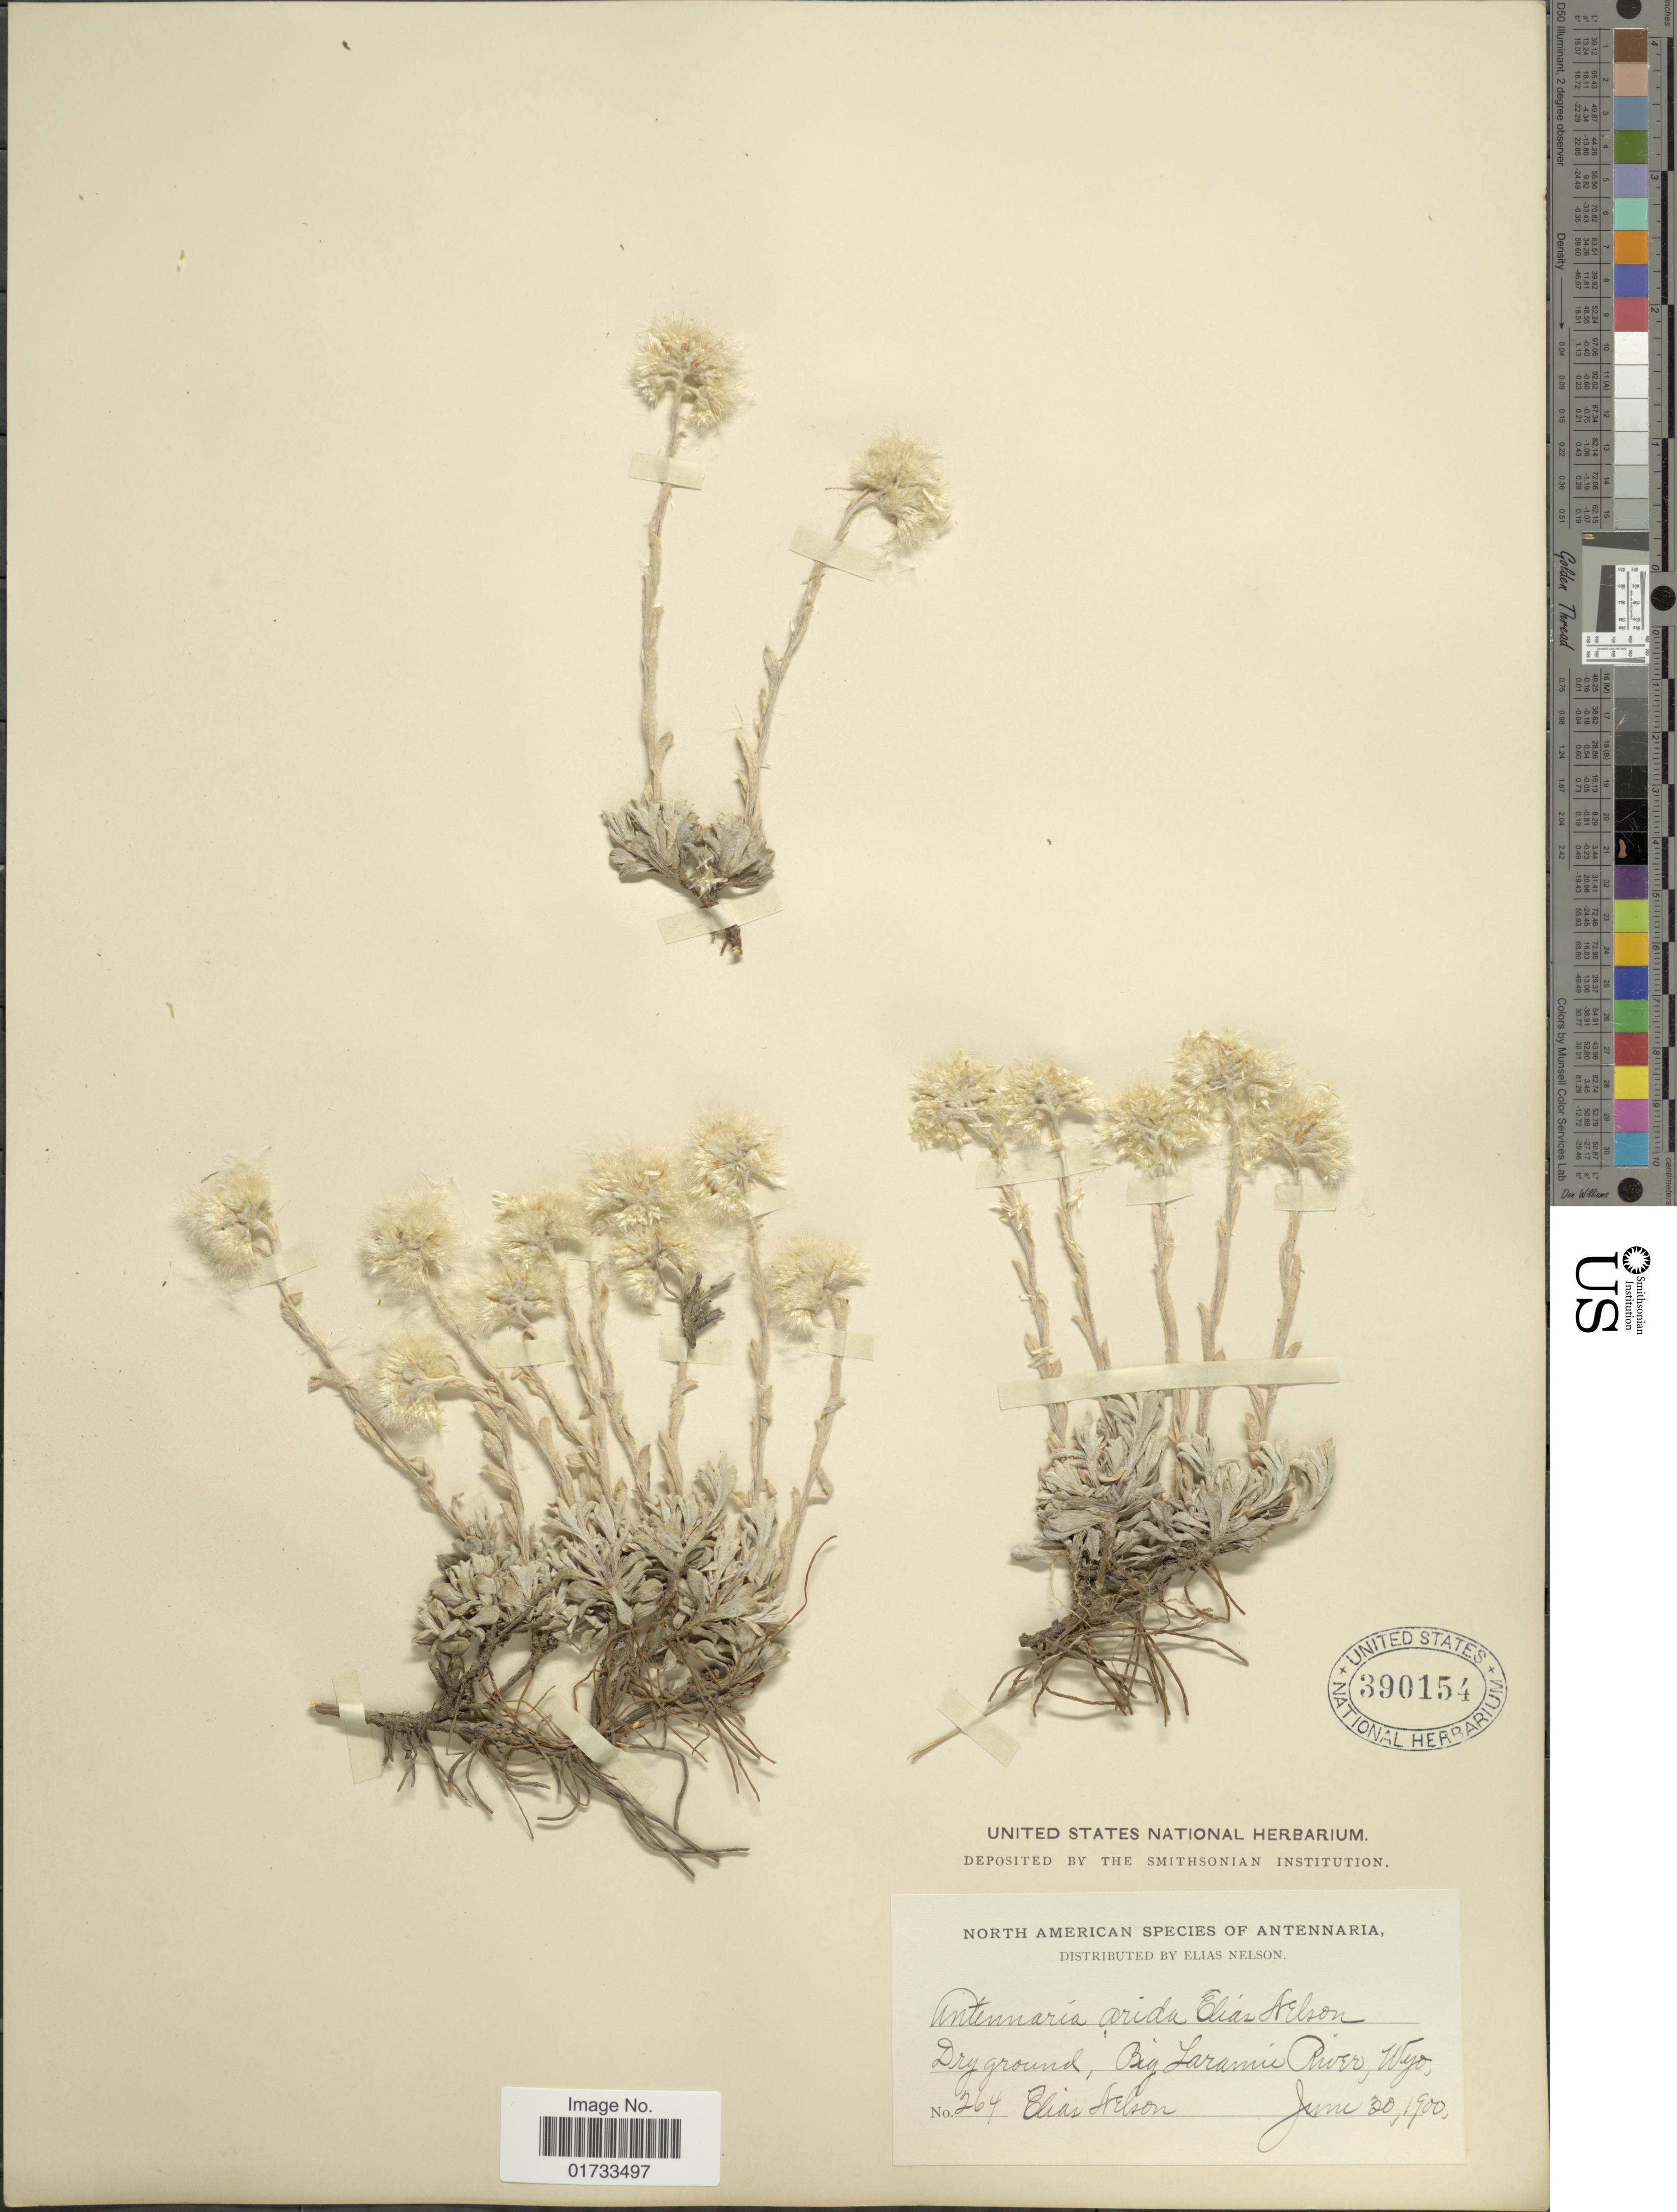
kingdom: Plantae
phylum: Tracheophyta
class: Magnoliopsida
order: Asterales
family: Asteraceae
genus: Antennaria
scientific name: Antennaria sp.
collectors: E. Nelson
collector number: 264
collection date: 1900-06-20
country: United States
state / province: Wyoming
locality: North America, dry ground, Big Laramie River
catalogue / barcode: US 390154